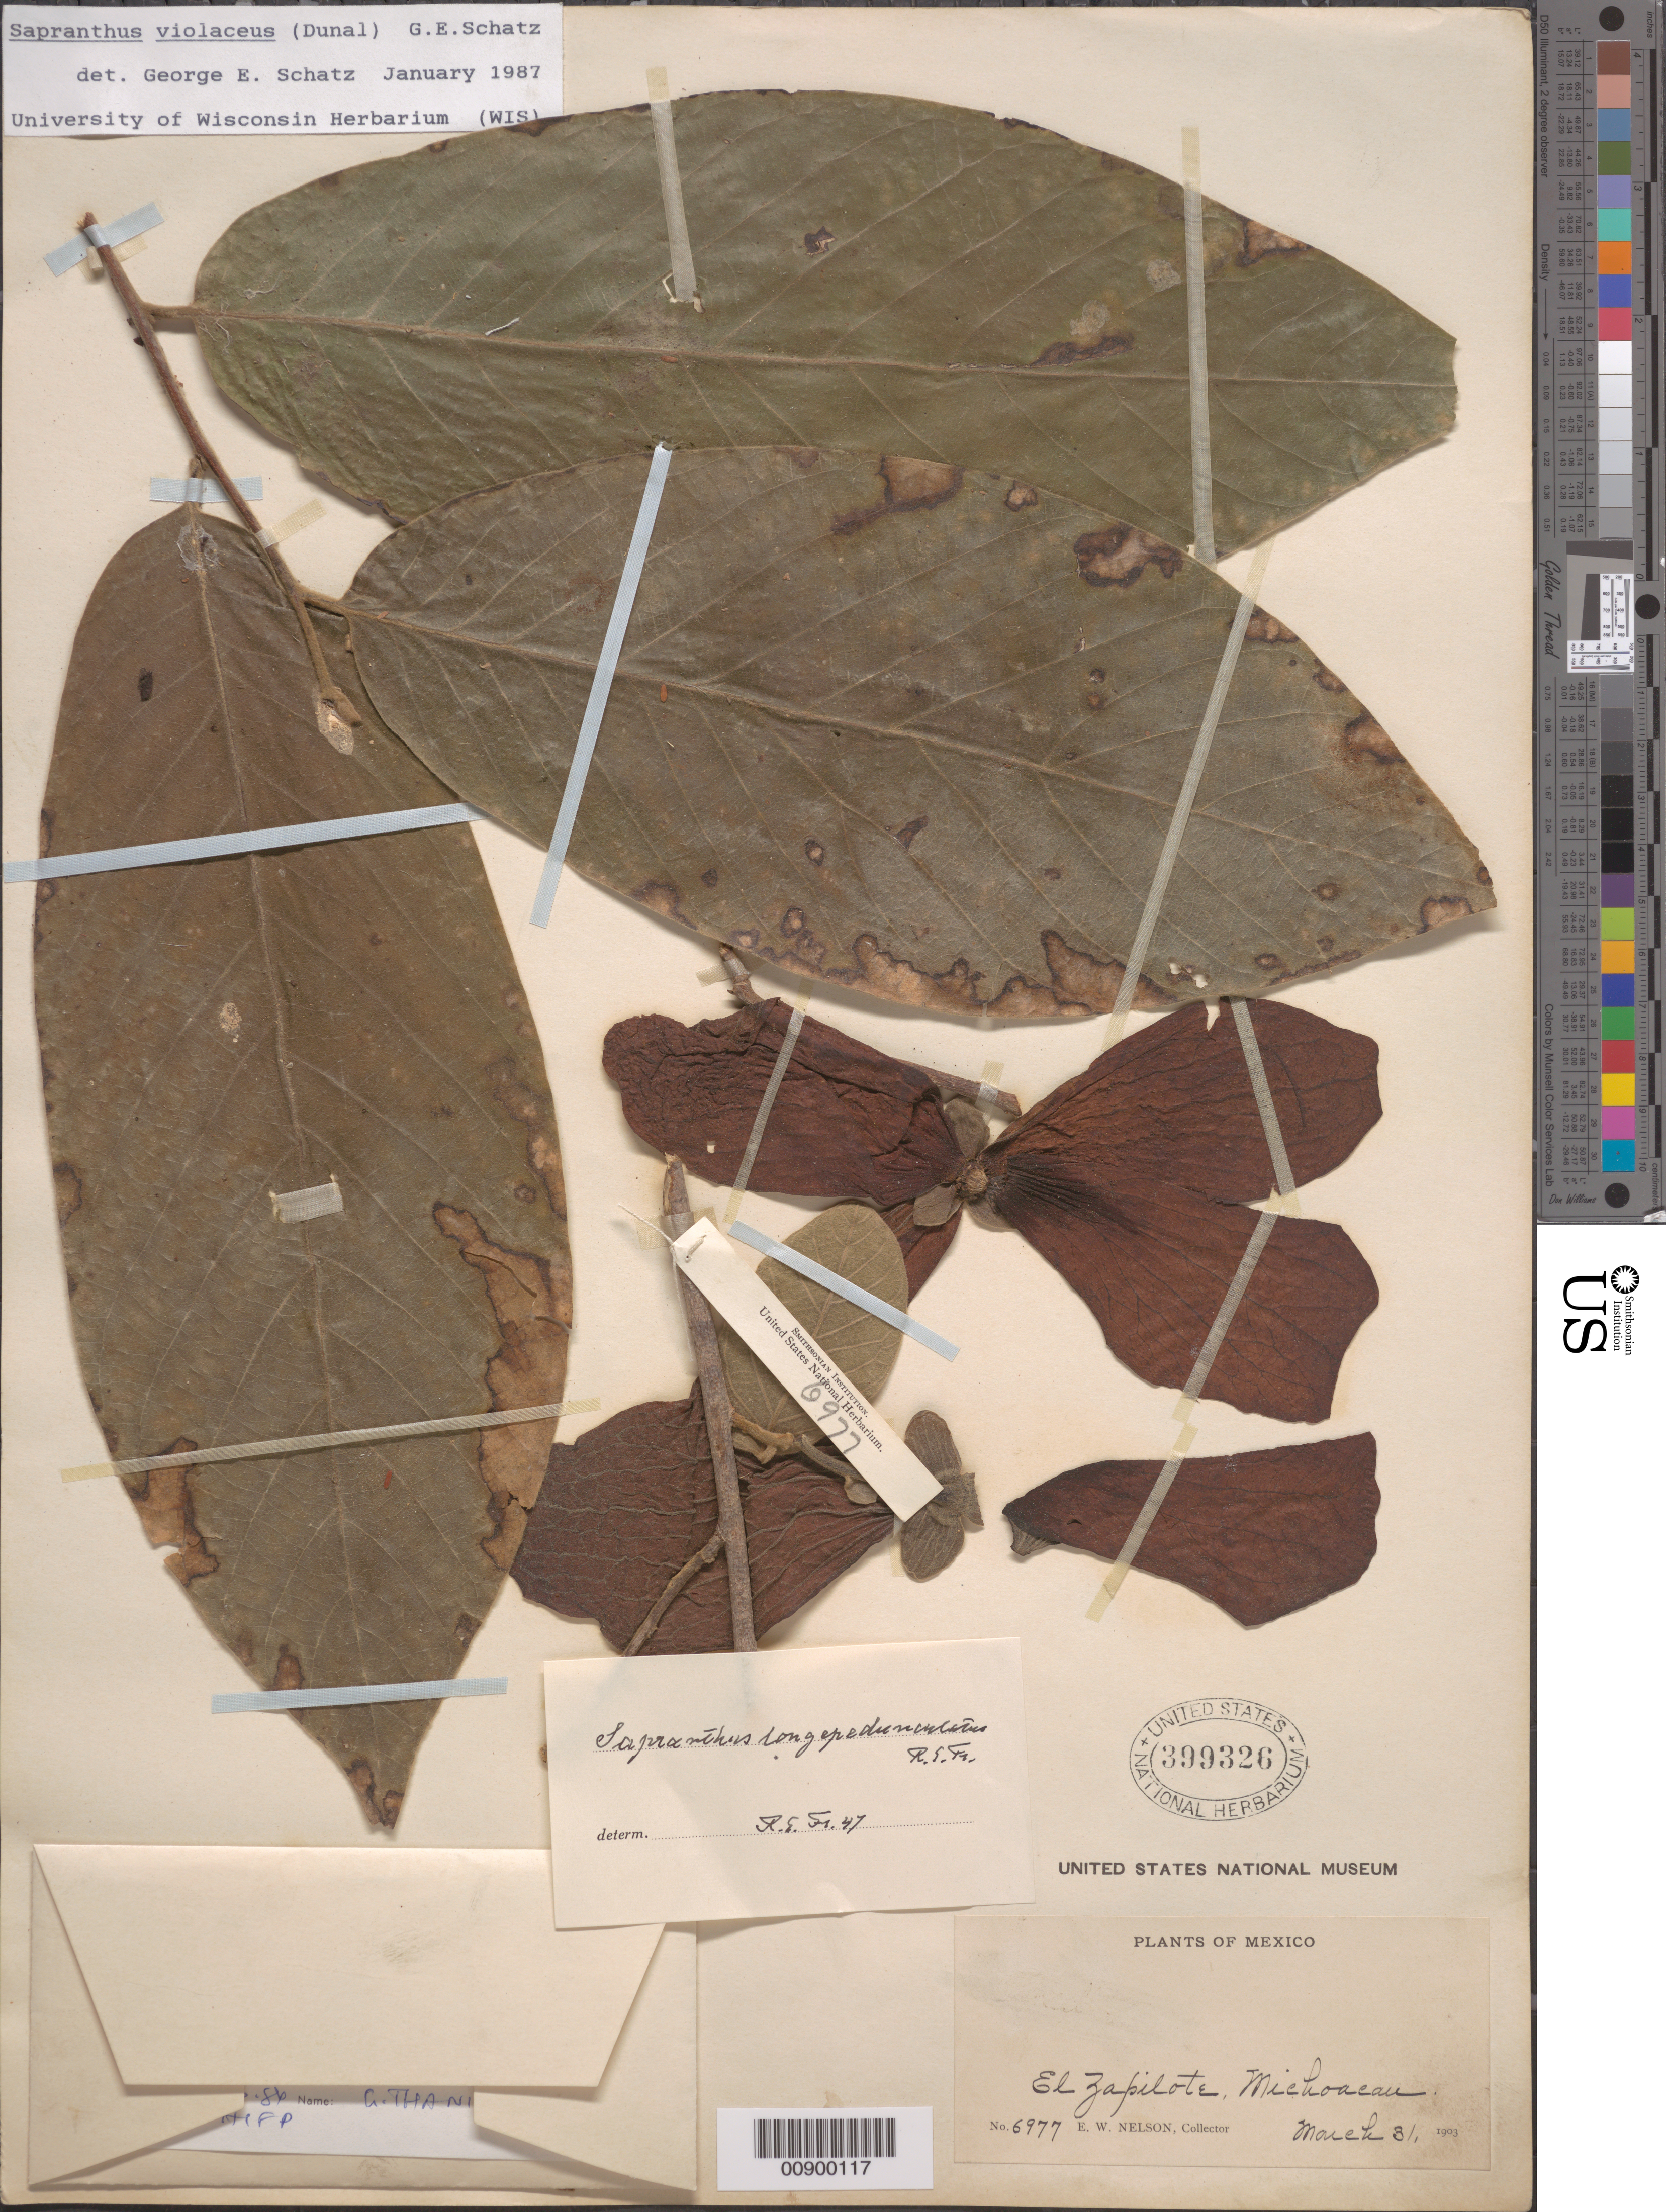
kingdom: Plantae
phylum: Tracheophyta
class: Magnoliopsida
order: Magnoliales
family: Annonaceae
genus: Sapranthus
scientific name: Sapranthus violaceus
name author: (Dunal) Saff.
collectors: E. W. Nelson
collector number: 6977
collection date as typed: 31 Mar 1903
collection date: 1903-03-31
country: Mexico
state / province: Michoacán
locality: El Zopilote, Michoacán.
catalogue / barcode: US 399326